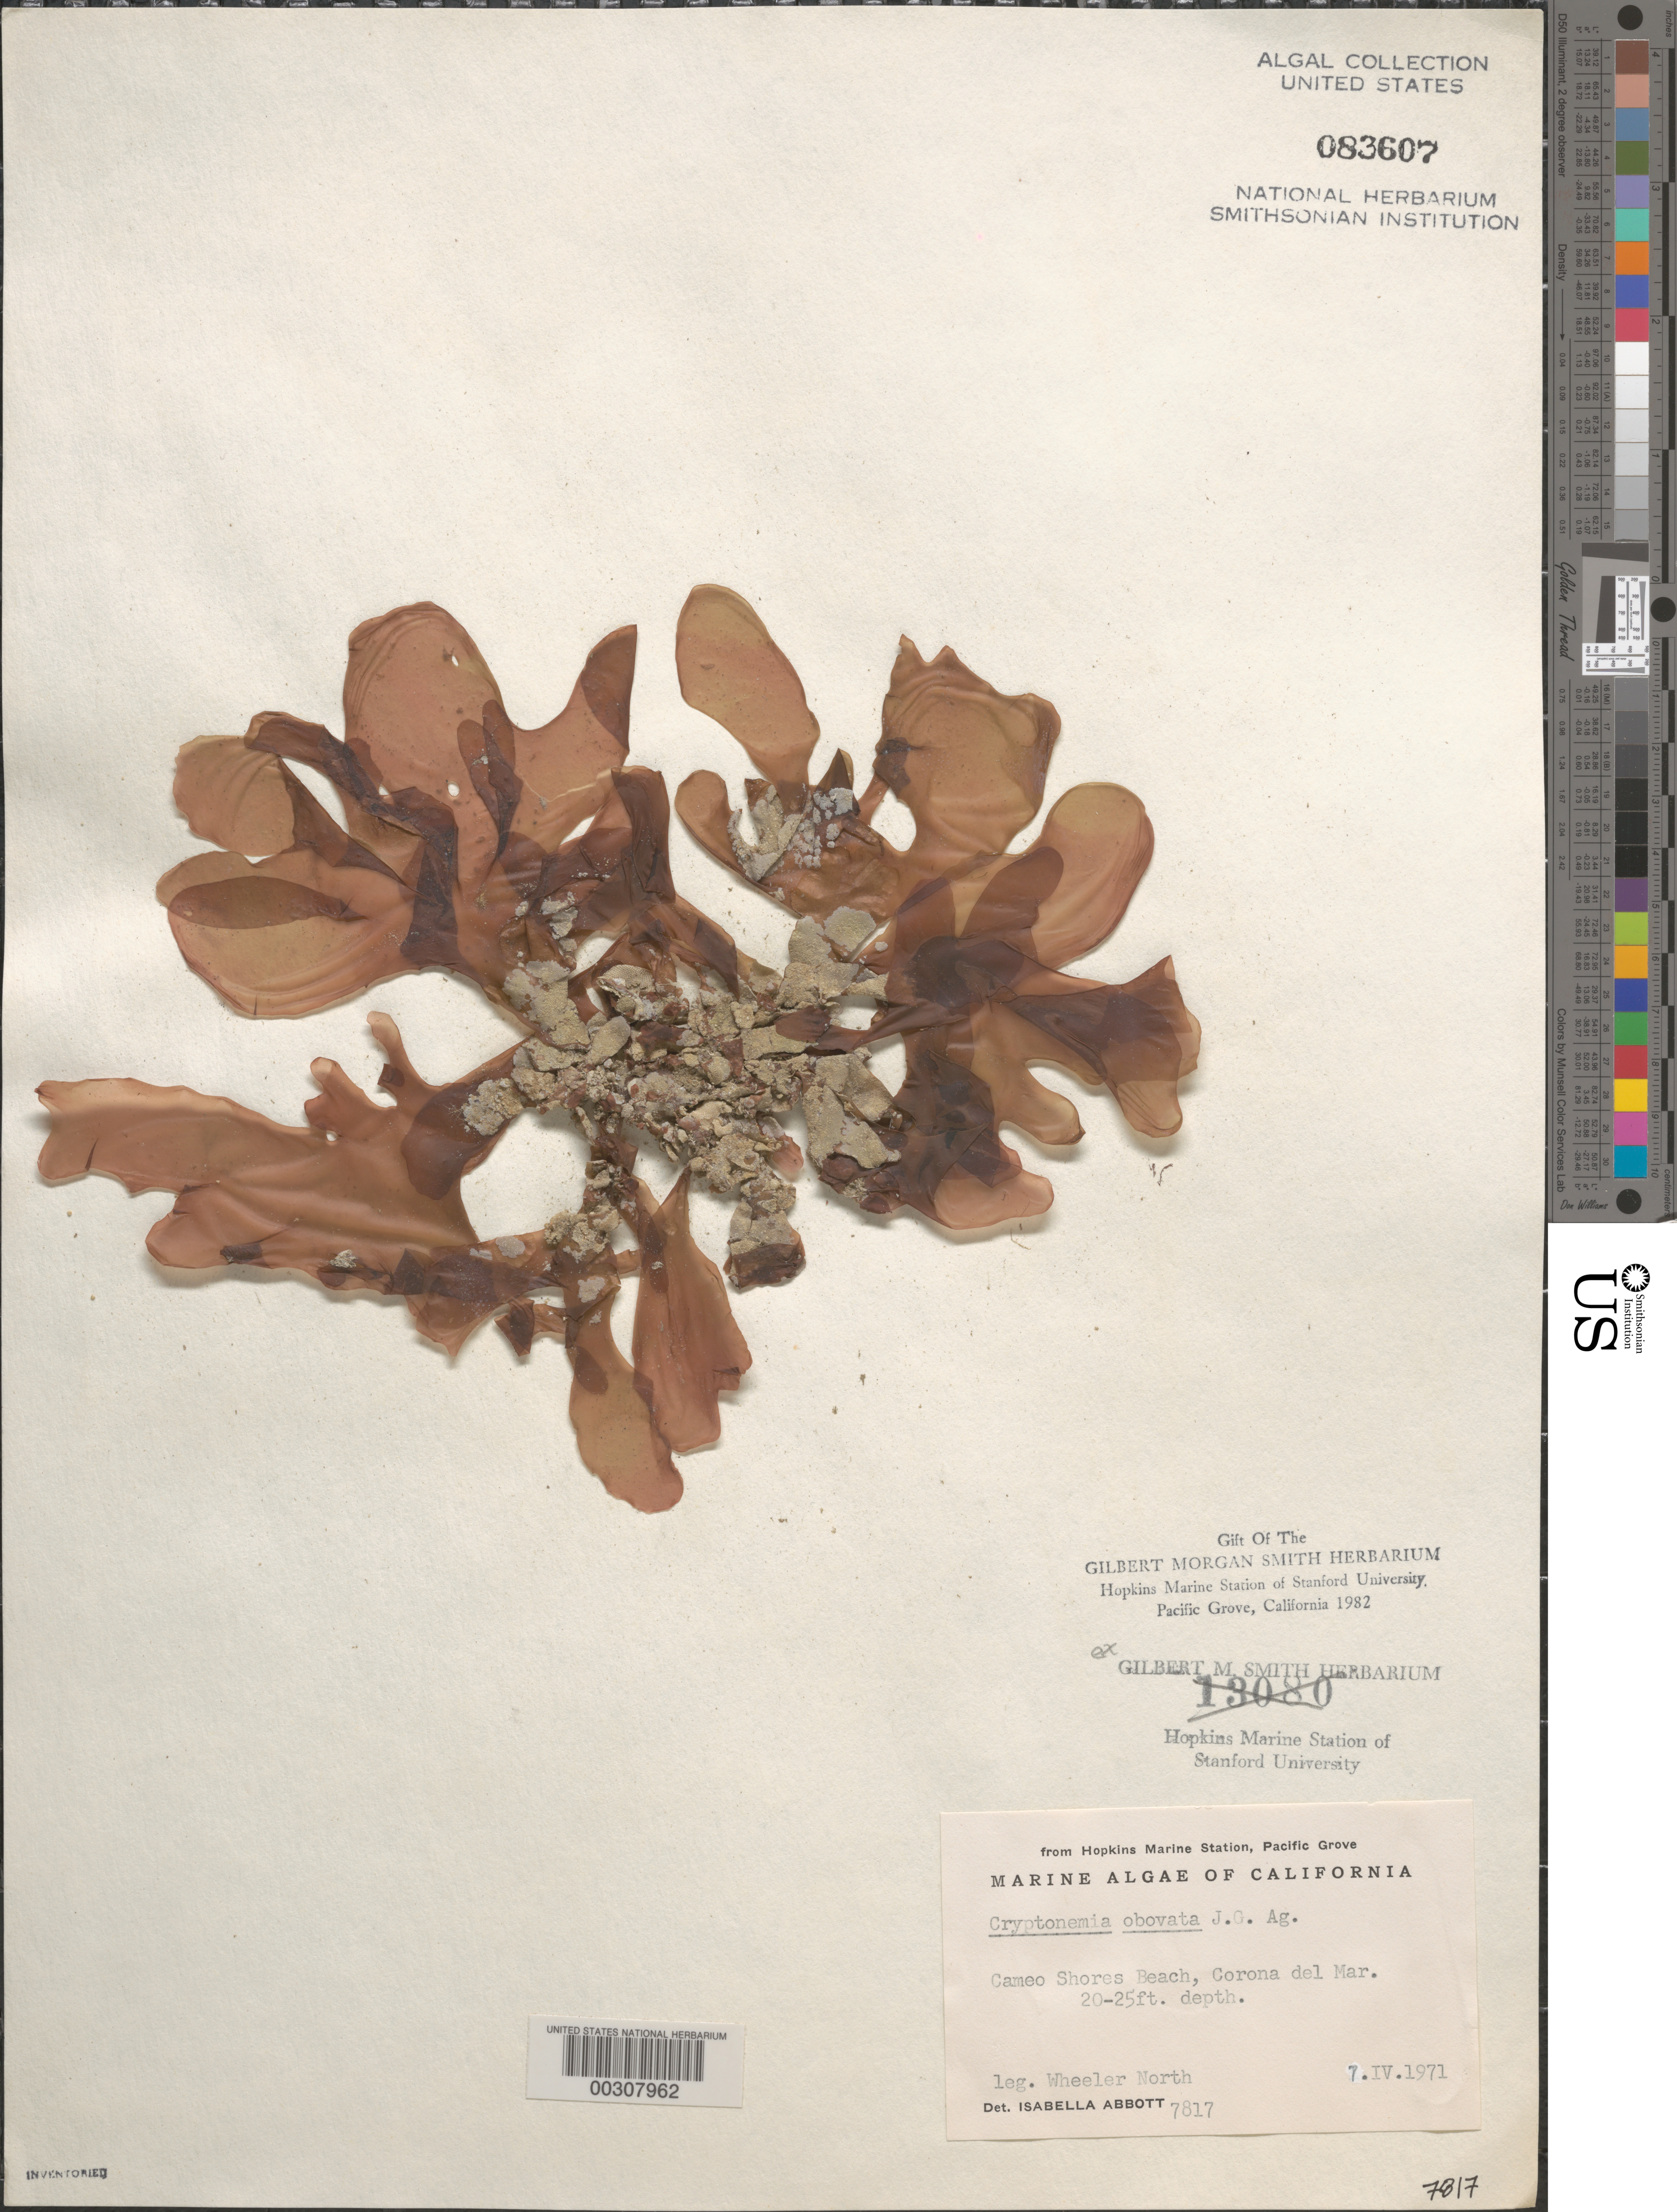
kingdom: Plantae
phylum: Rhodophyta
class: Florideophyceae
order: Halymeniales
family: Halymeniaceae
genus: Cryptonemia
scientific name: Cryptonemia obovata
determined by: Abbott, Isabella A.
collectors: W. North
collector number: IAA 7817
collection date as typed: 07 Apr 1971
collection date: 1971-04-07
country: United States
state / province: California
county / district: Orange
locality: Cameo Shores Beach, Corona del Mar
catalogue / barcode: US 83607